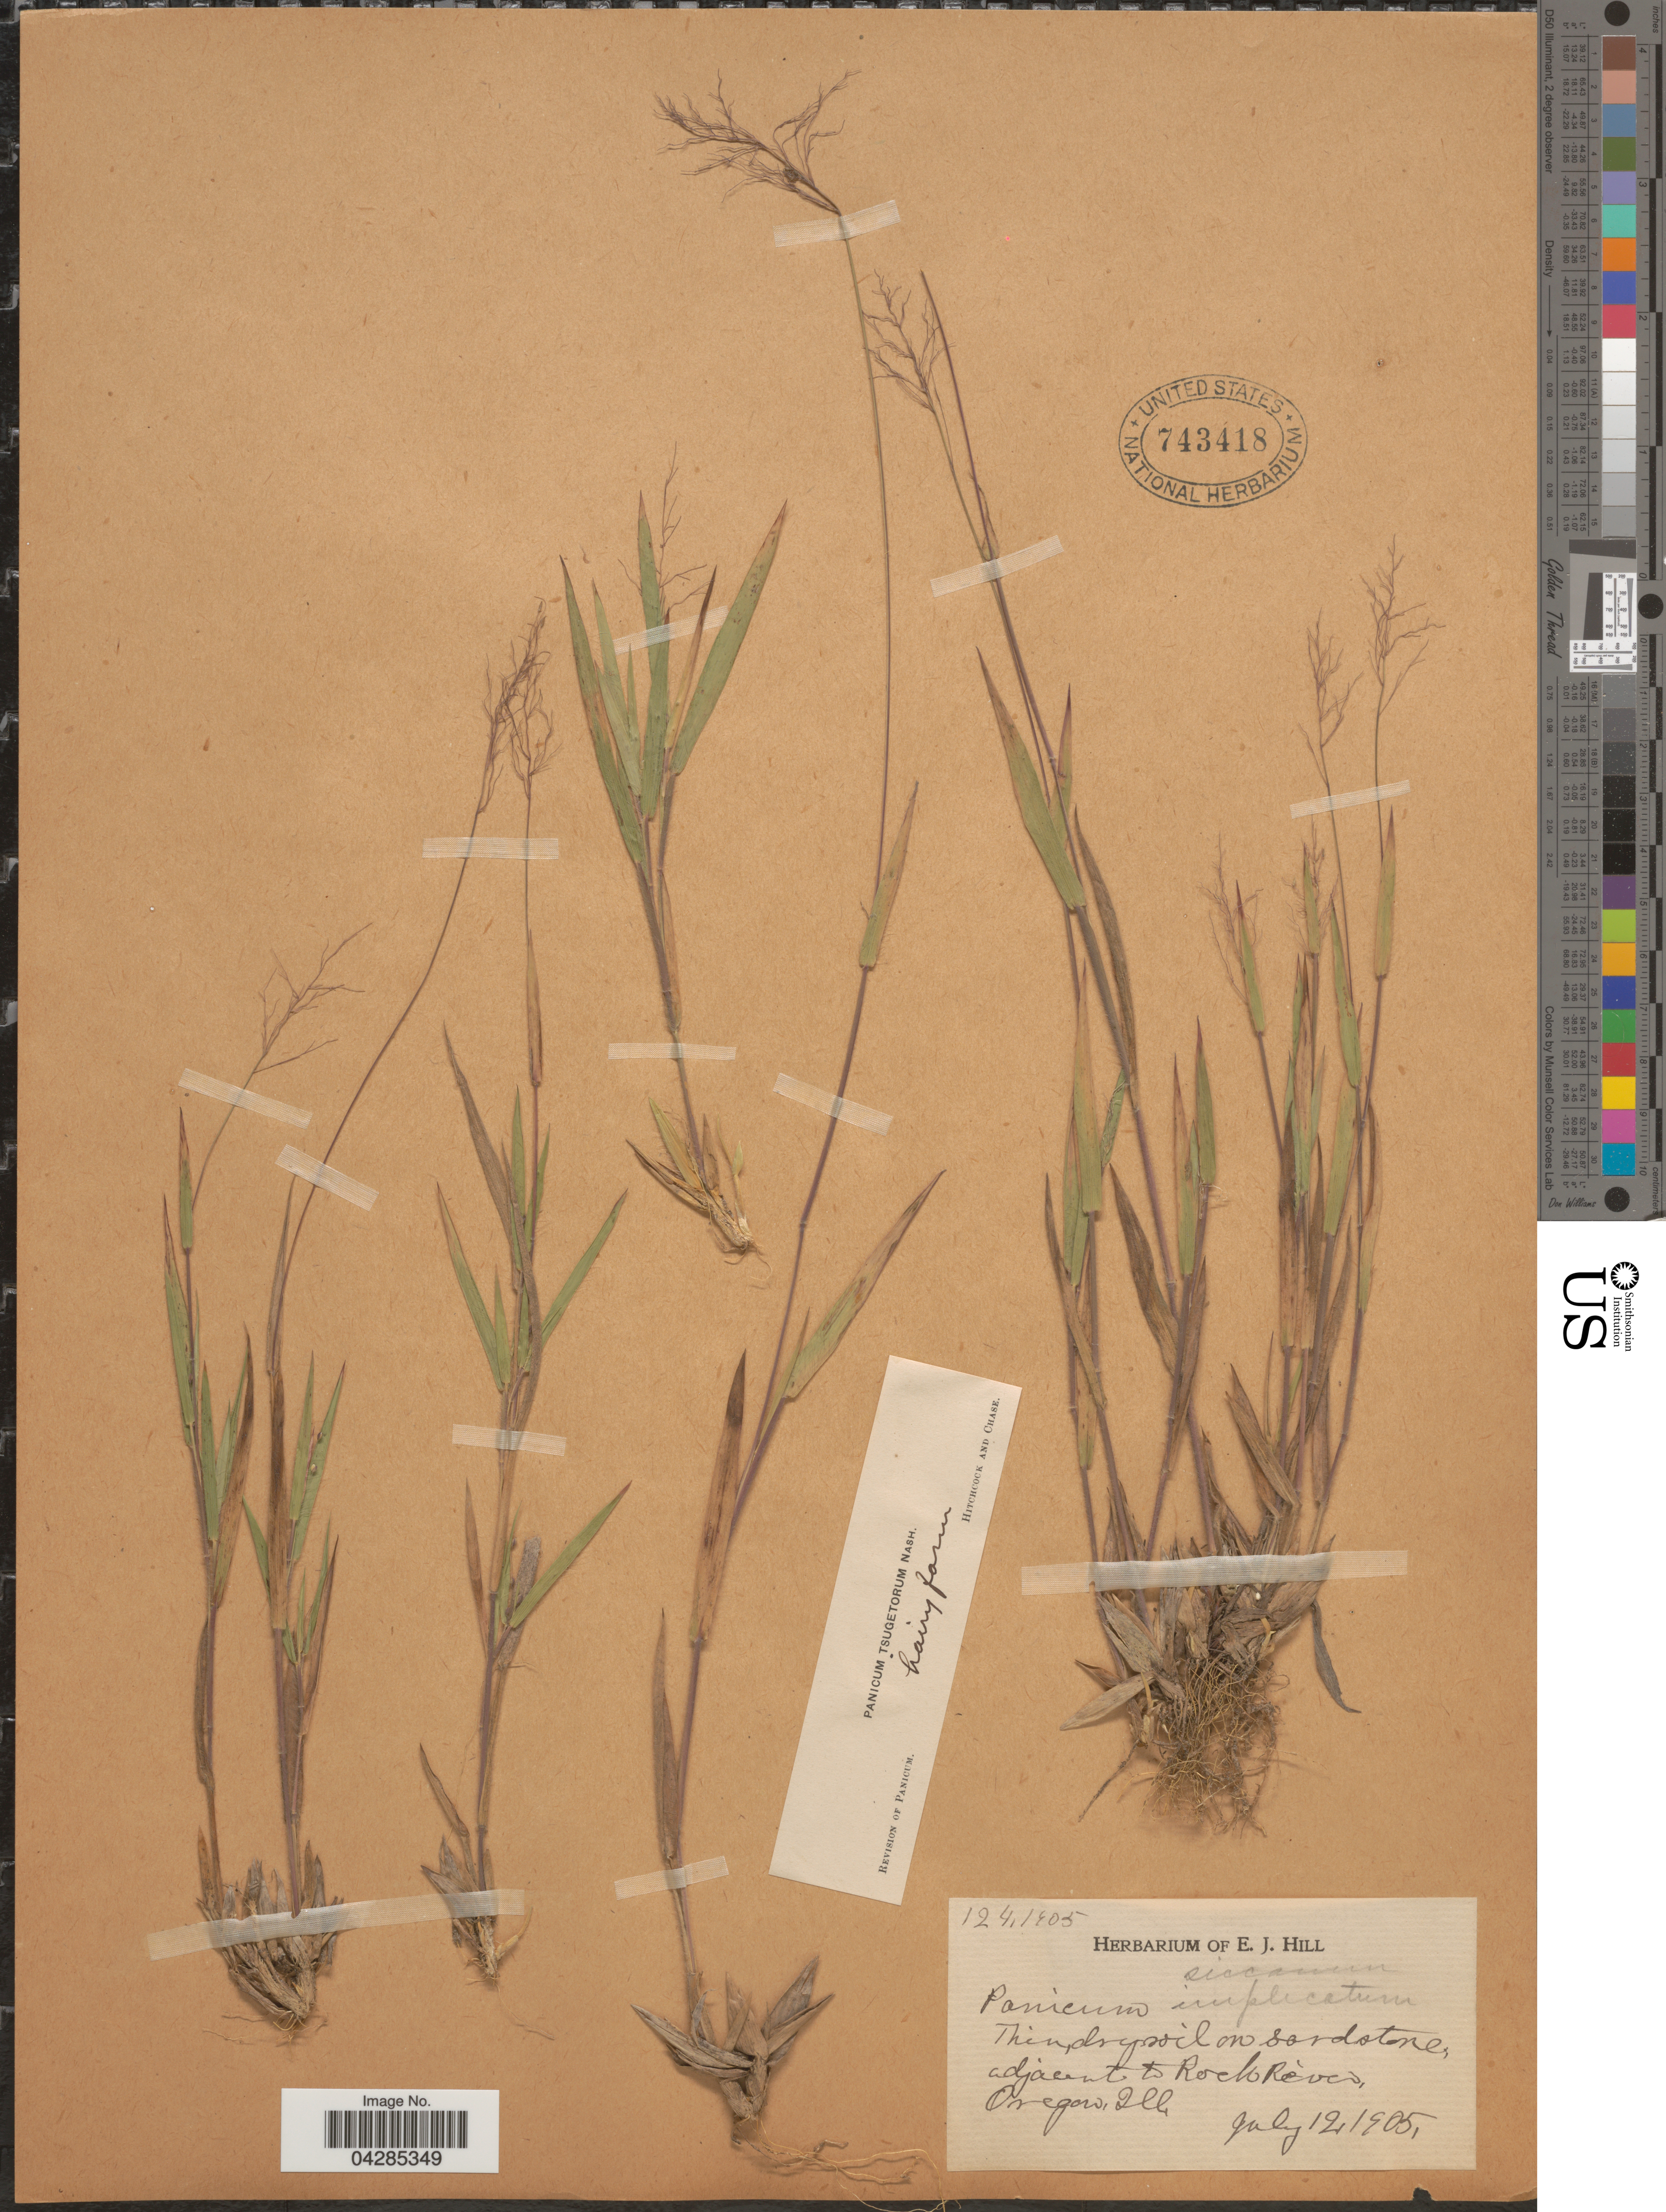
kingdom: Plantae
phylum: Tracheophyta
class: Liliopsida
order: Poales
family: Poaceae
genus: Dichanthelium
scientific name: Dichanthelium portoricense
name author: (Desv. ex Ham.) B.F. Hansen & Wunderlin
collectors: E. J. Hill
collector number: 124,1905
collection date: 1905-07-12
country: United States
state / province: Illinois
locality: Thin, dry soil on sandstone, adjacent to Rock River, Oregon.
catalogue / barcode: US 743418